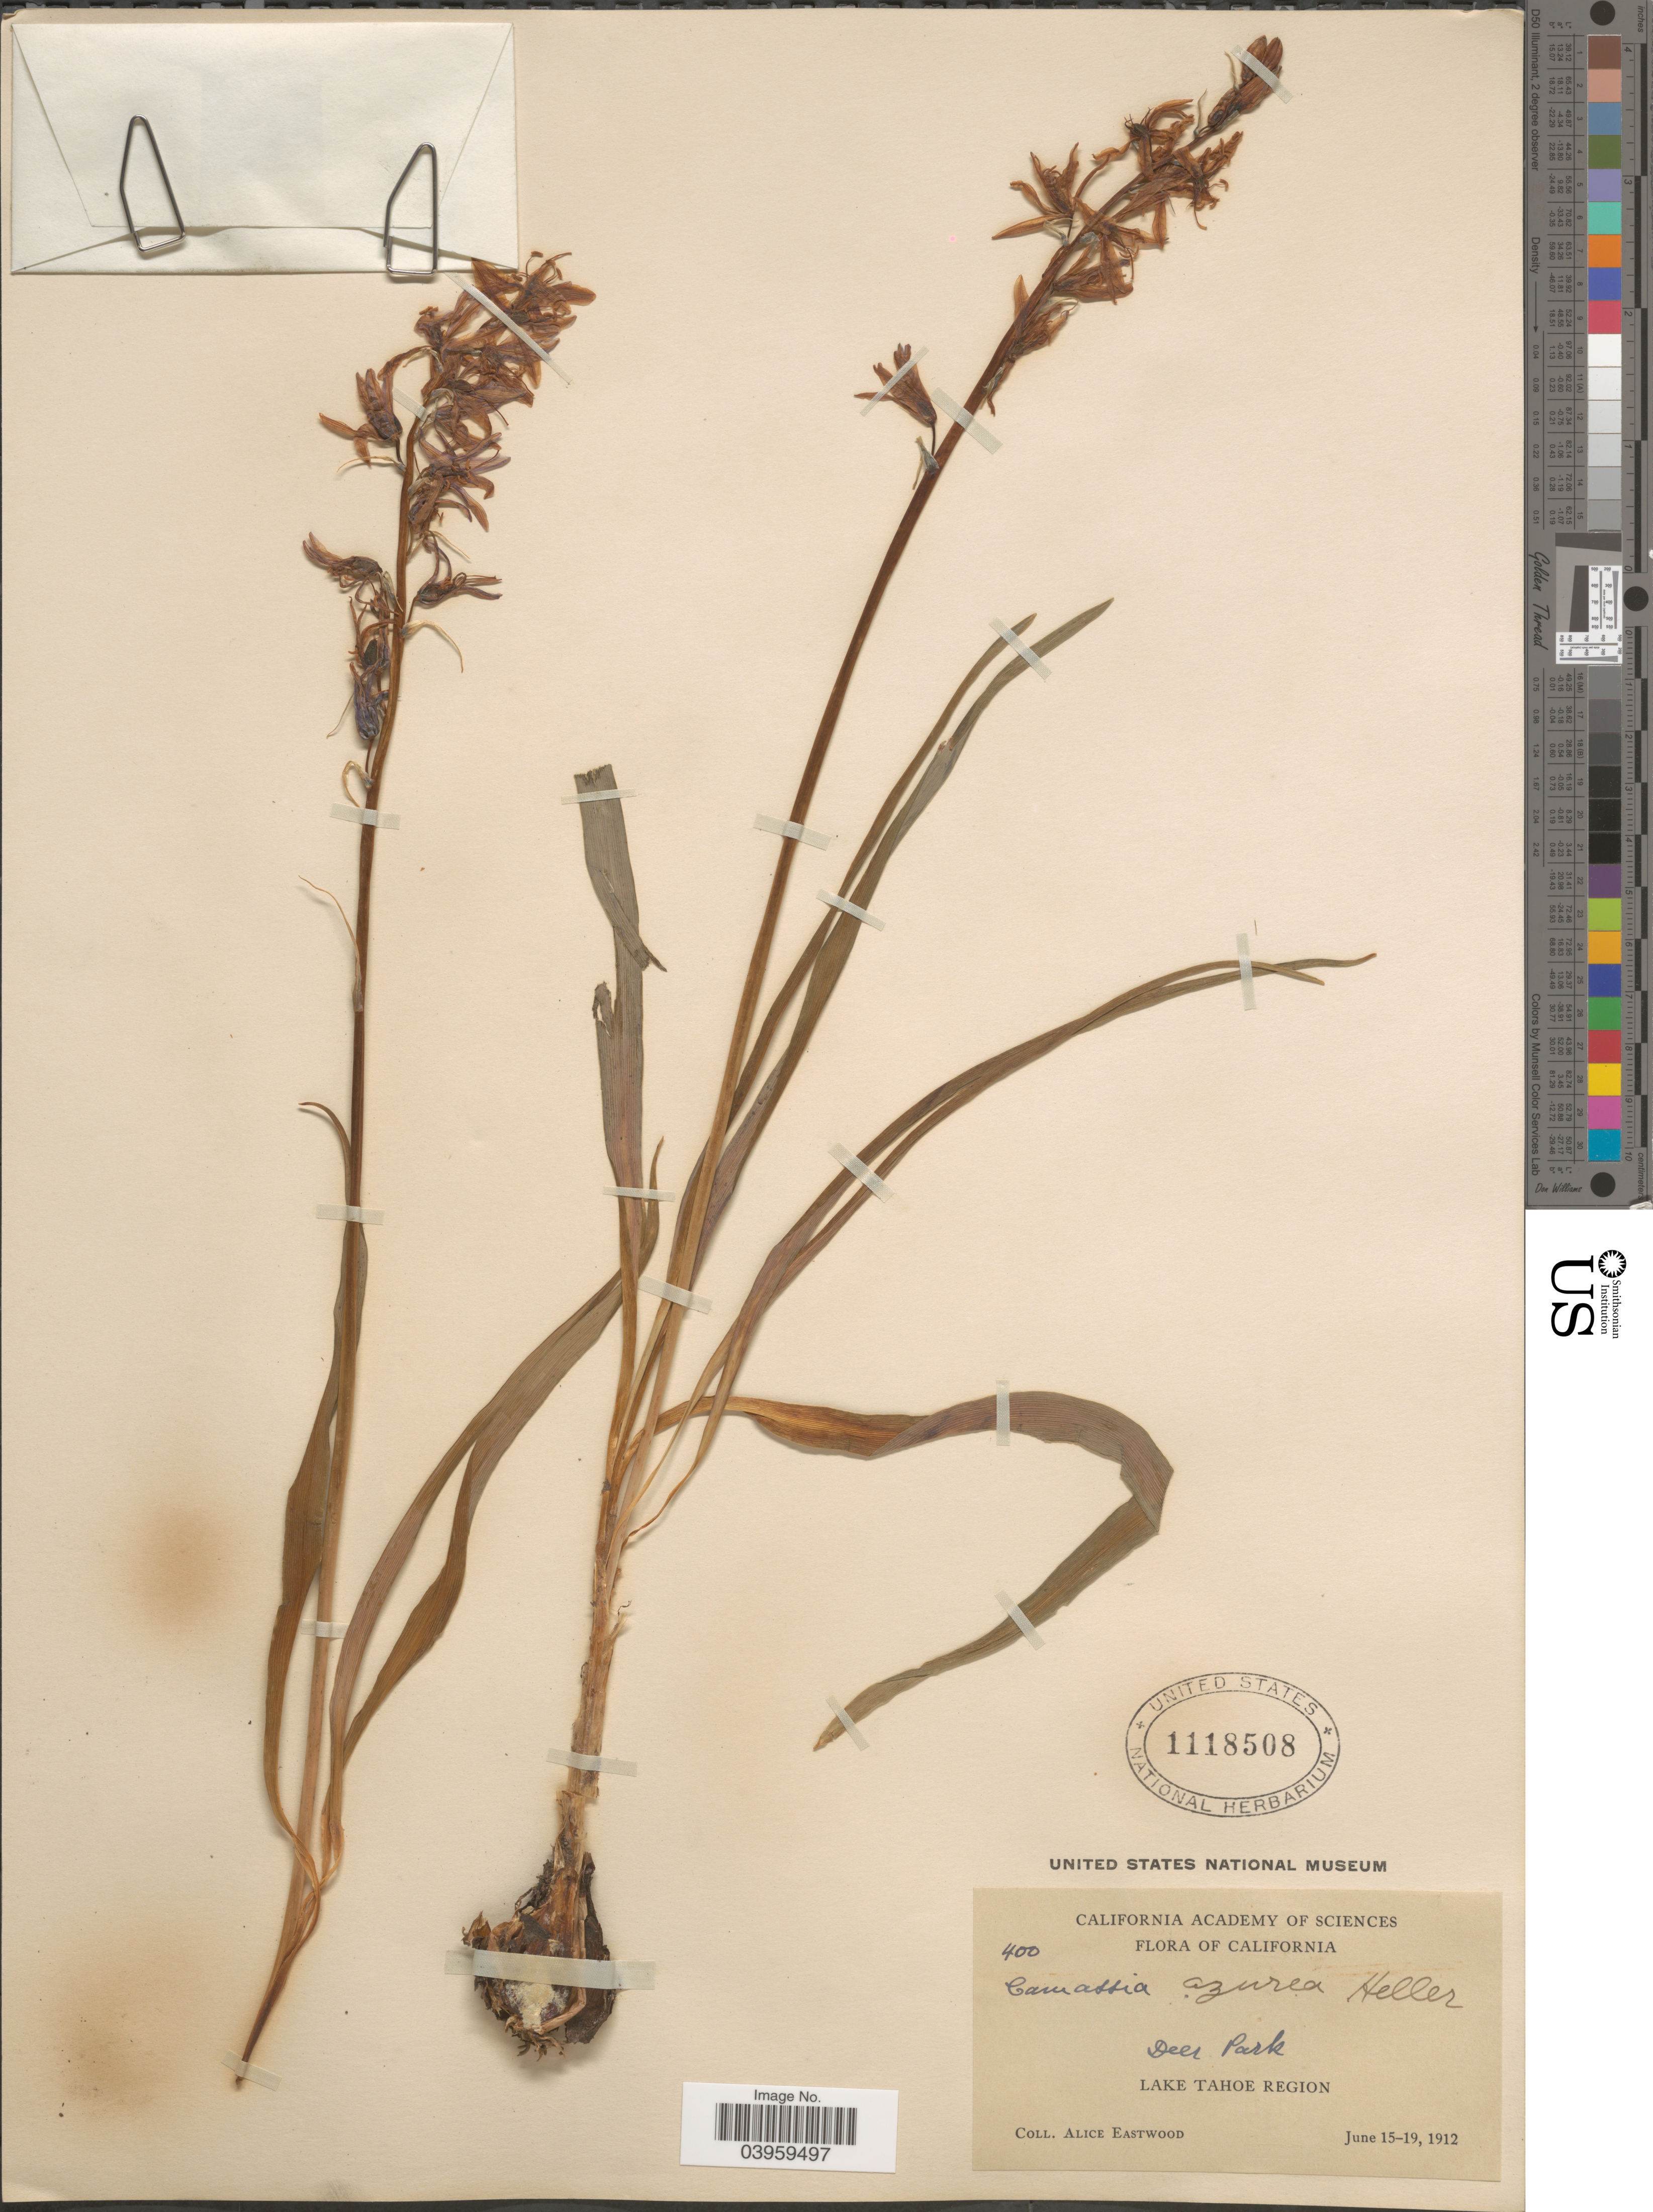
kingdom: Plantae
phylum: Tracheophyta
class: Liliopsida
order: Asparagales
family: Asparagaceae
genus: Camassia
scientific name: Camassia leichtlinii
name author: (Baker) S. Watson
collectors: A. Eastwood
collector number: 400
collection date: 1912-06-15/1912-06-19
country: United States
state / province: California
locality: Deer Park. Lake Tahoe Region.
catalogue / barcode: US 1118508